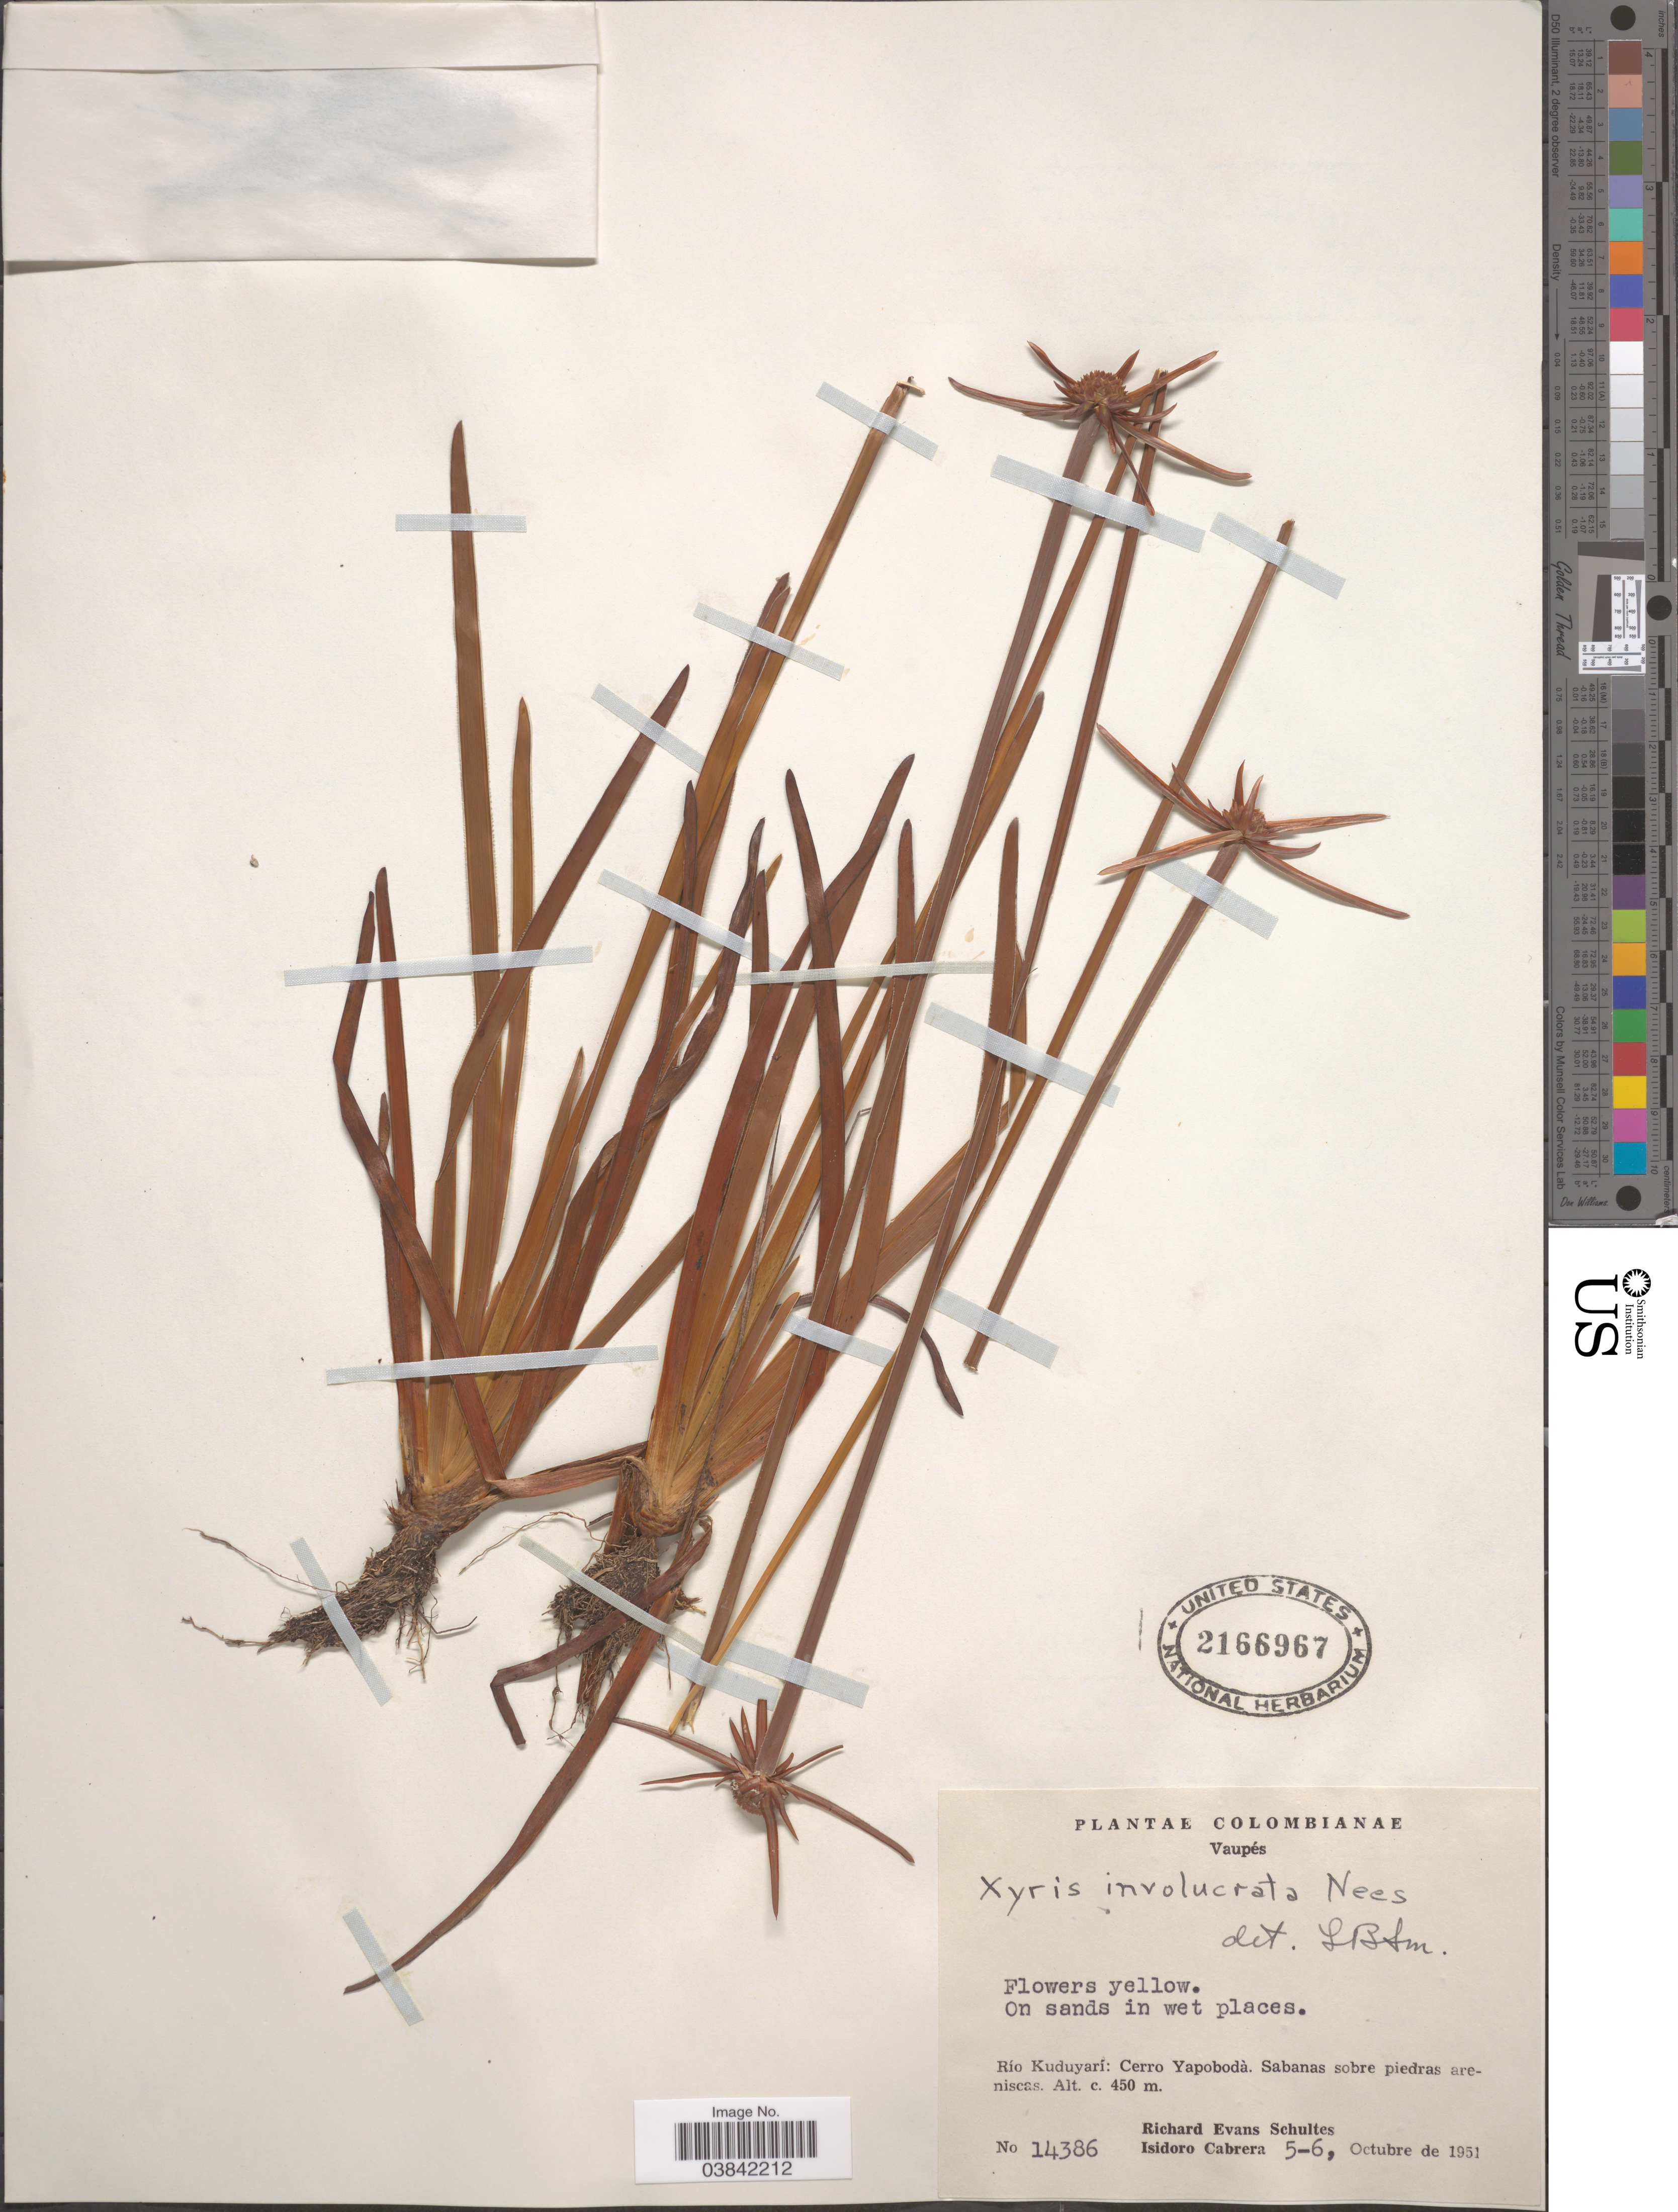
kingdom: Plantae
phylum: Tracheophyta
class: Liliopsida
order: Poales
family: Xyridaceae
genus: Xyris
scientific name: Xyris involucrata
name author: Nees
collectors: R. E. Schultes & I. Cabrera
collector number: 14386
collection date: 1951-10-05/1951-10-06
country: Colombia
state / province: Vaupés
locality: Río Kuduyarí: Cerro Yapobodà.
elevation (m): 450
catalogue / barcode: US 2166967